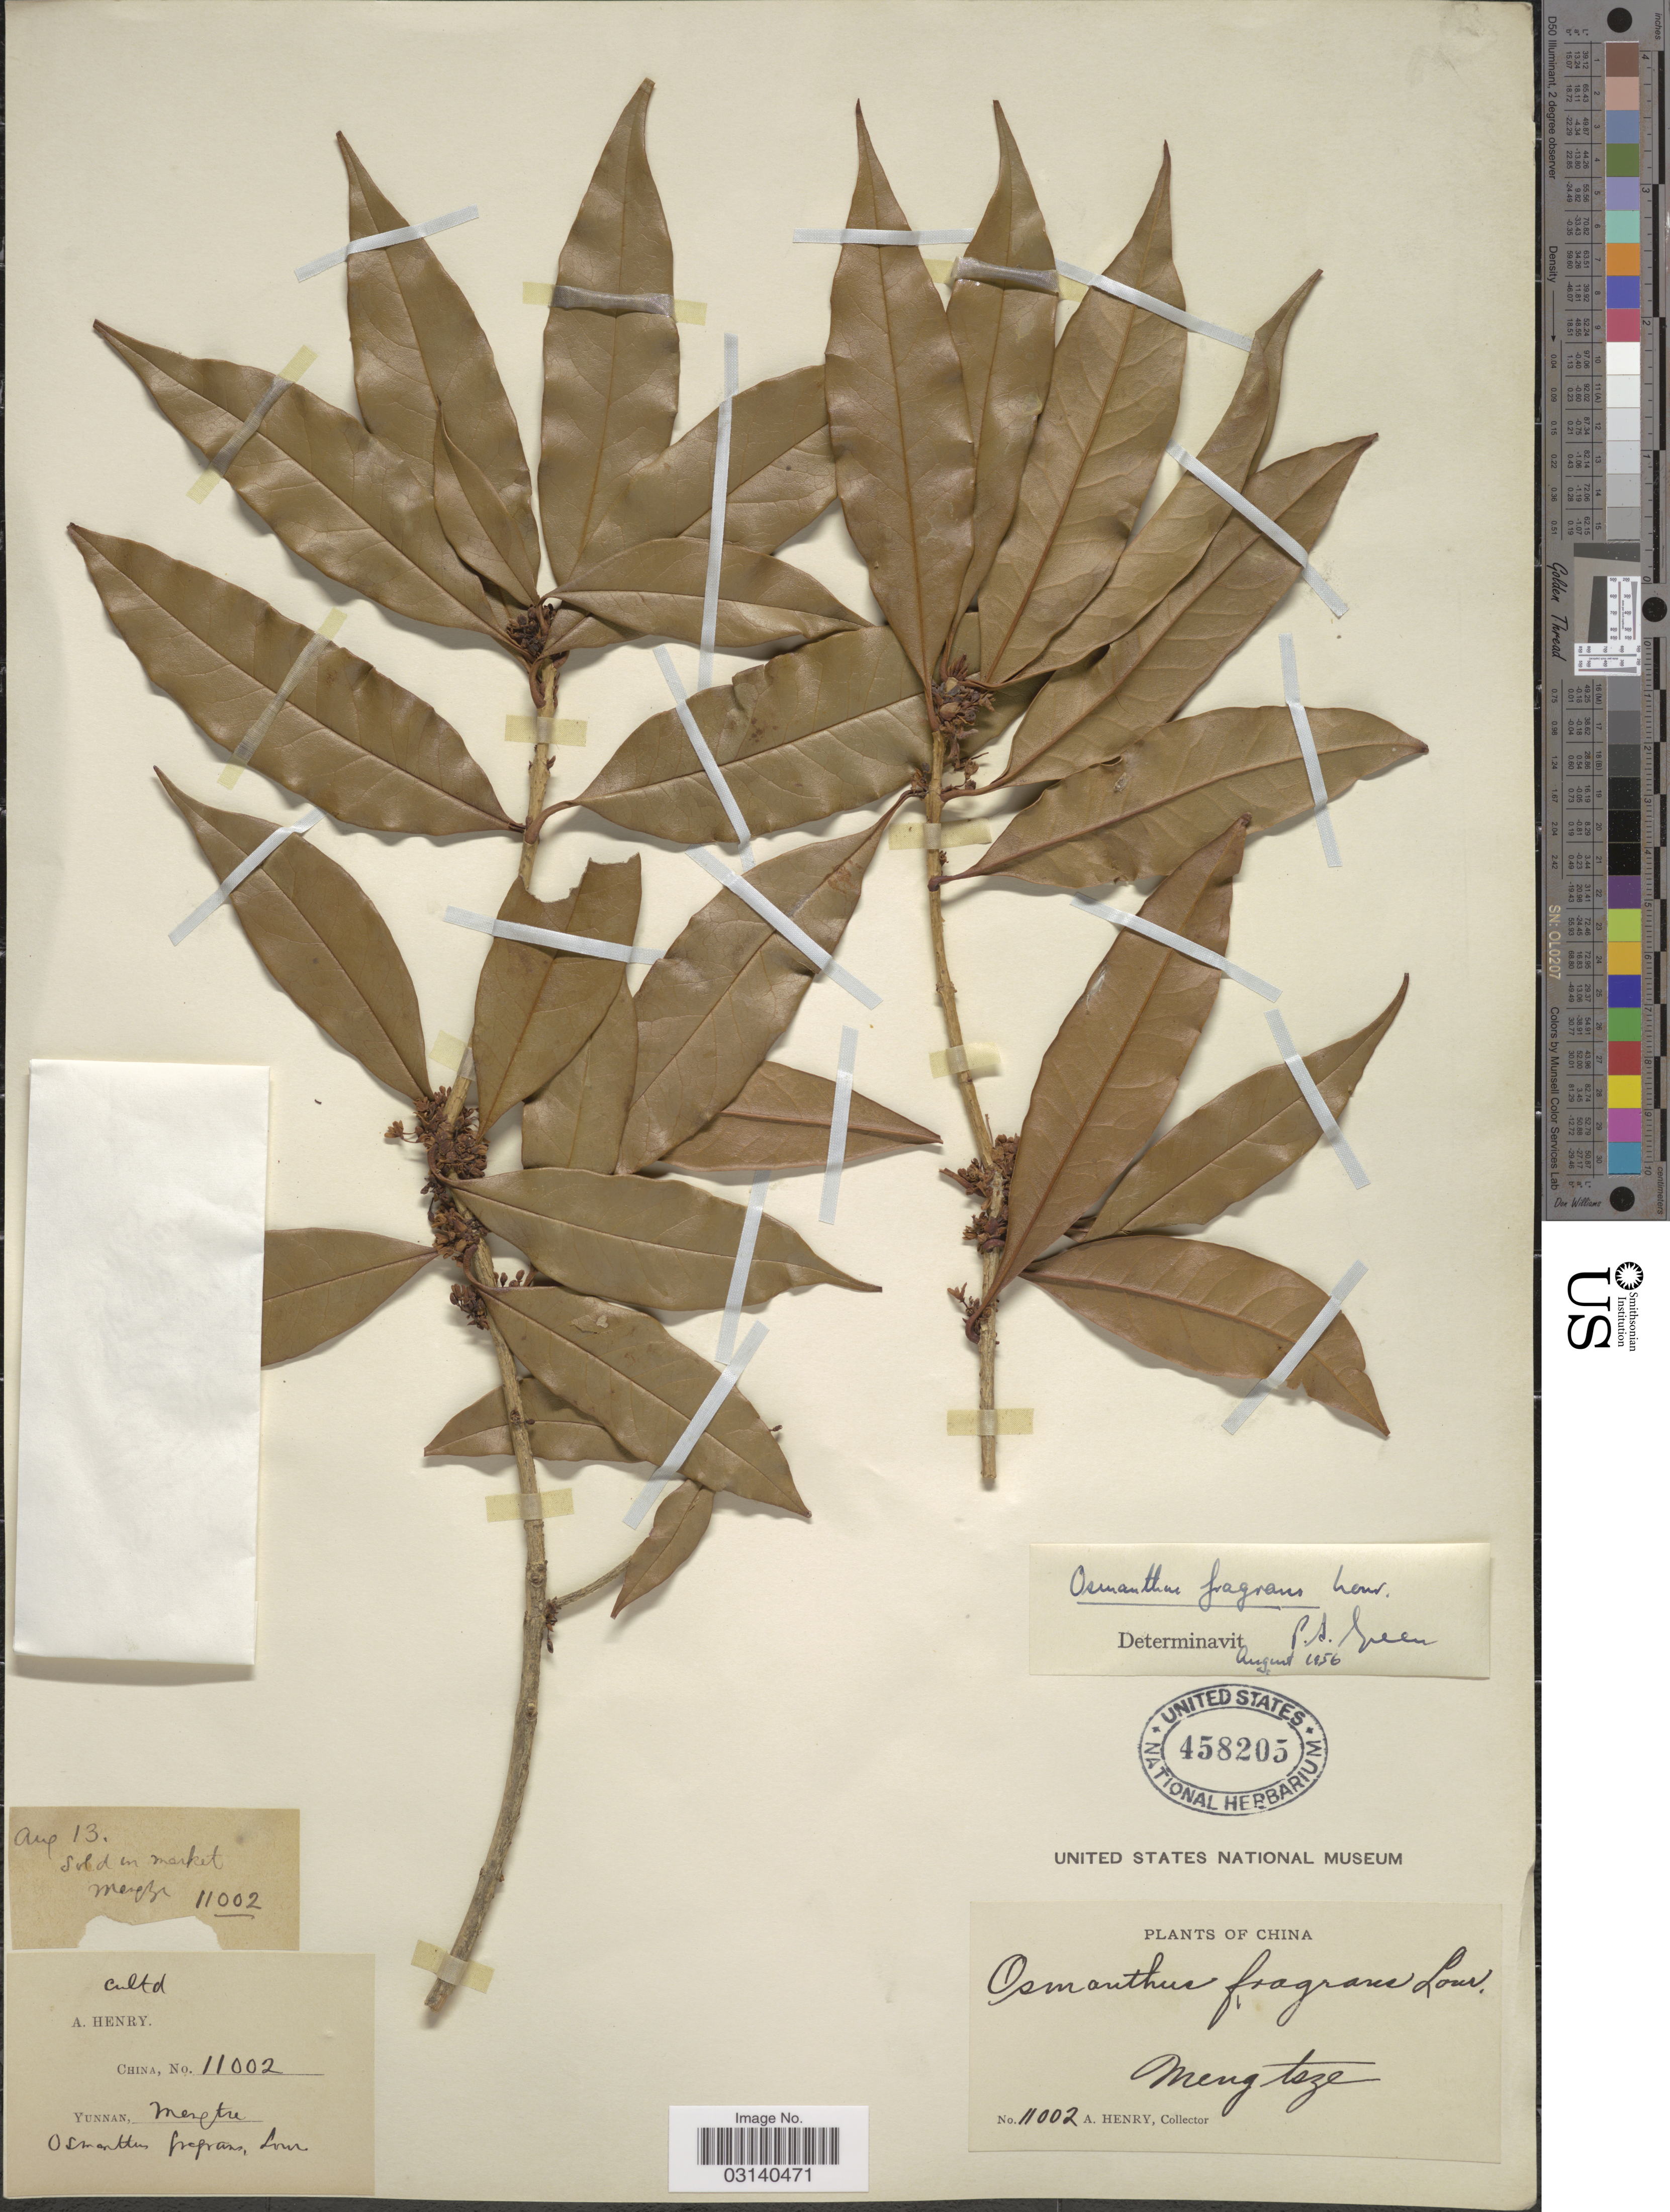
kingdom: Plantae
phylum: Tracheophyta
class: Magnoliopsida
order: Lamiales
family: Oleaceae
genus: Osmanthus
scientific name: Osmanthus fragrans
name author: Lour.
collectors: A. Henry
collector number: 11002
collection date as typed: Transcribed d/m/y: /8/13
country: China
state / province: Yunnan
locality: Mengtze. Sold in market.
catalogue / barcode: US 458205